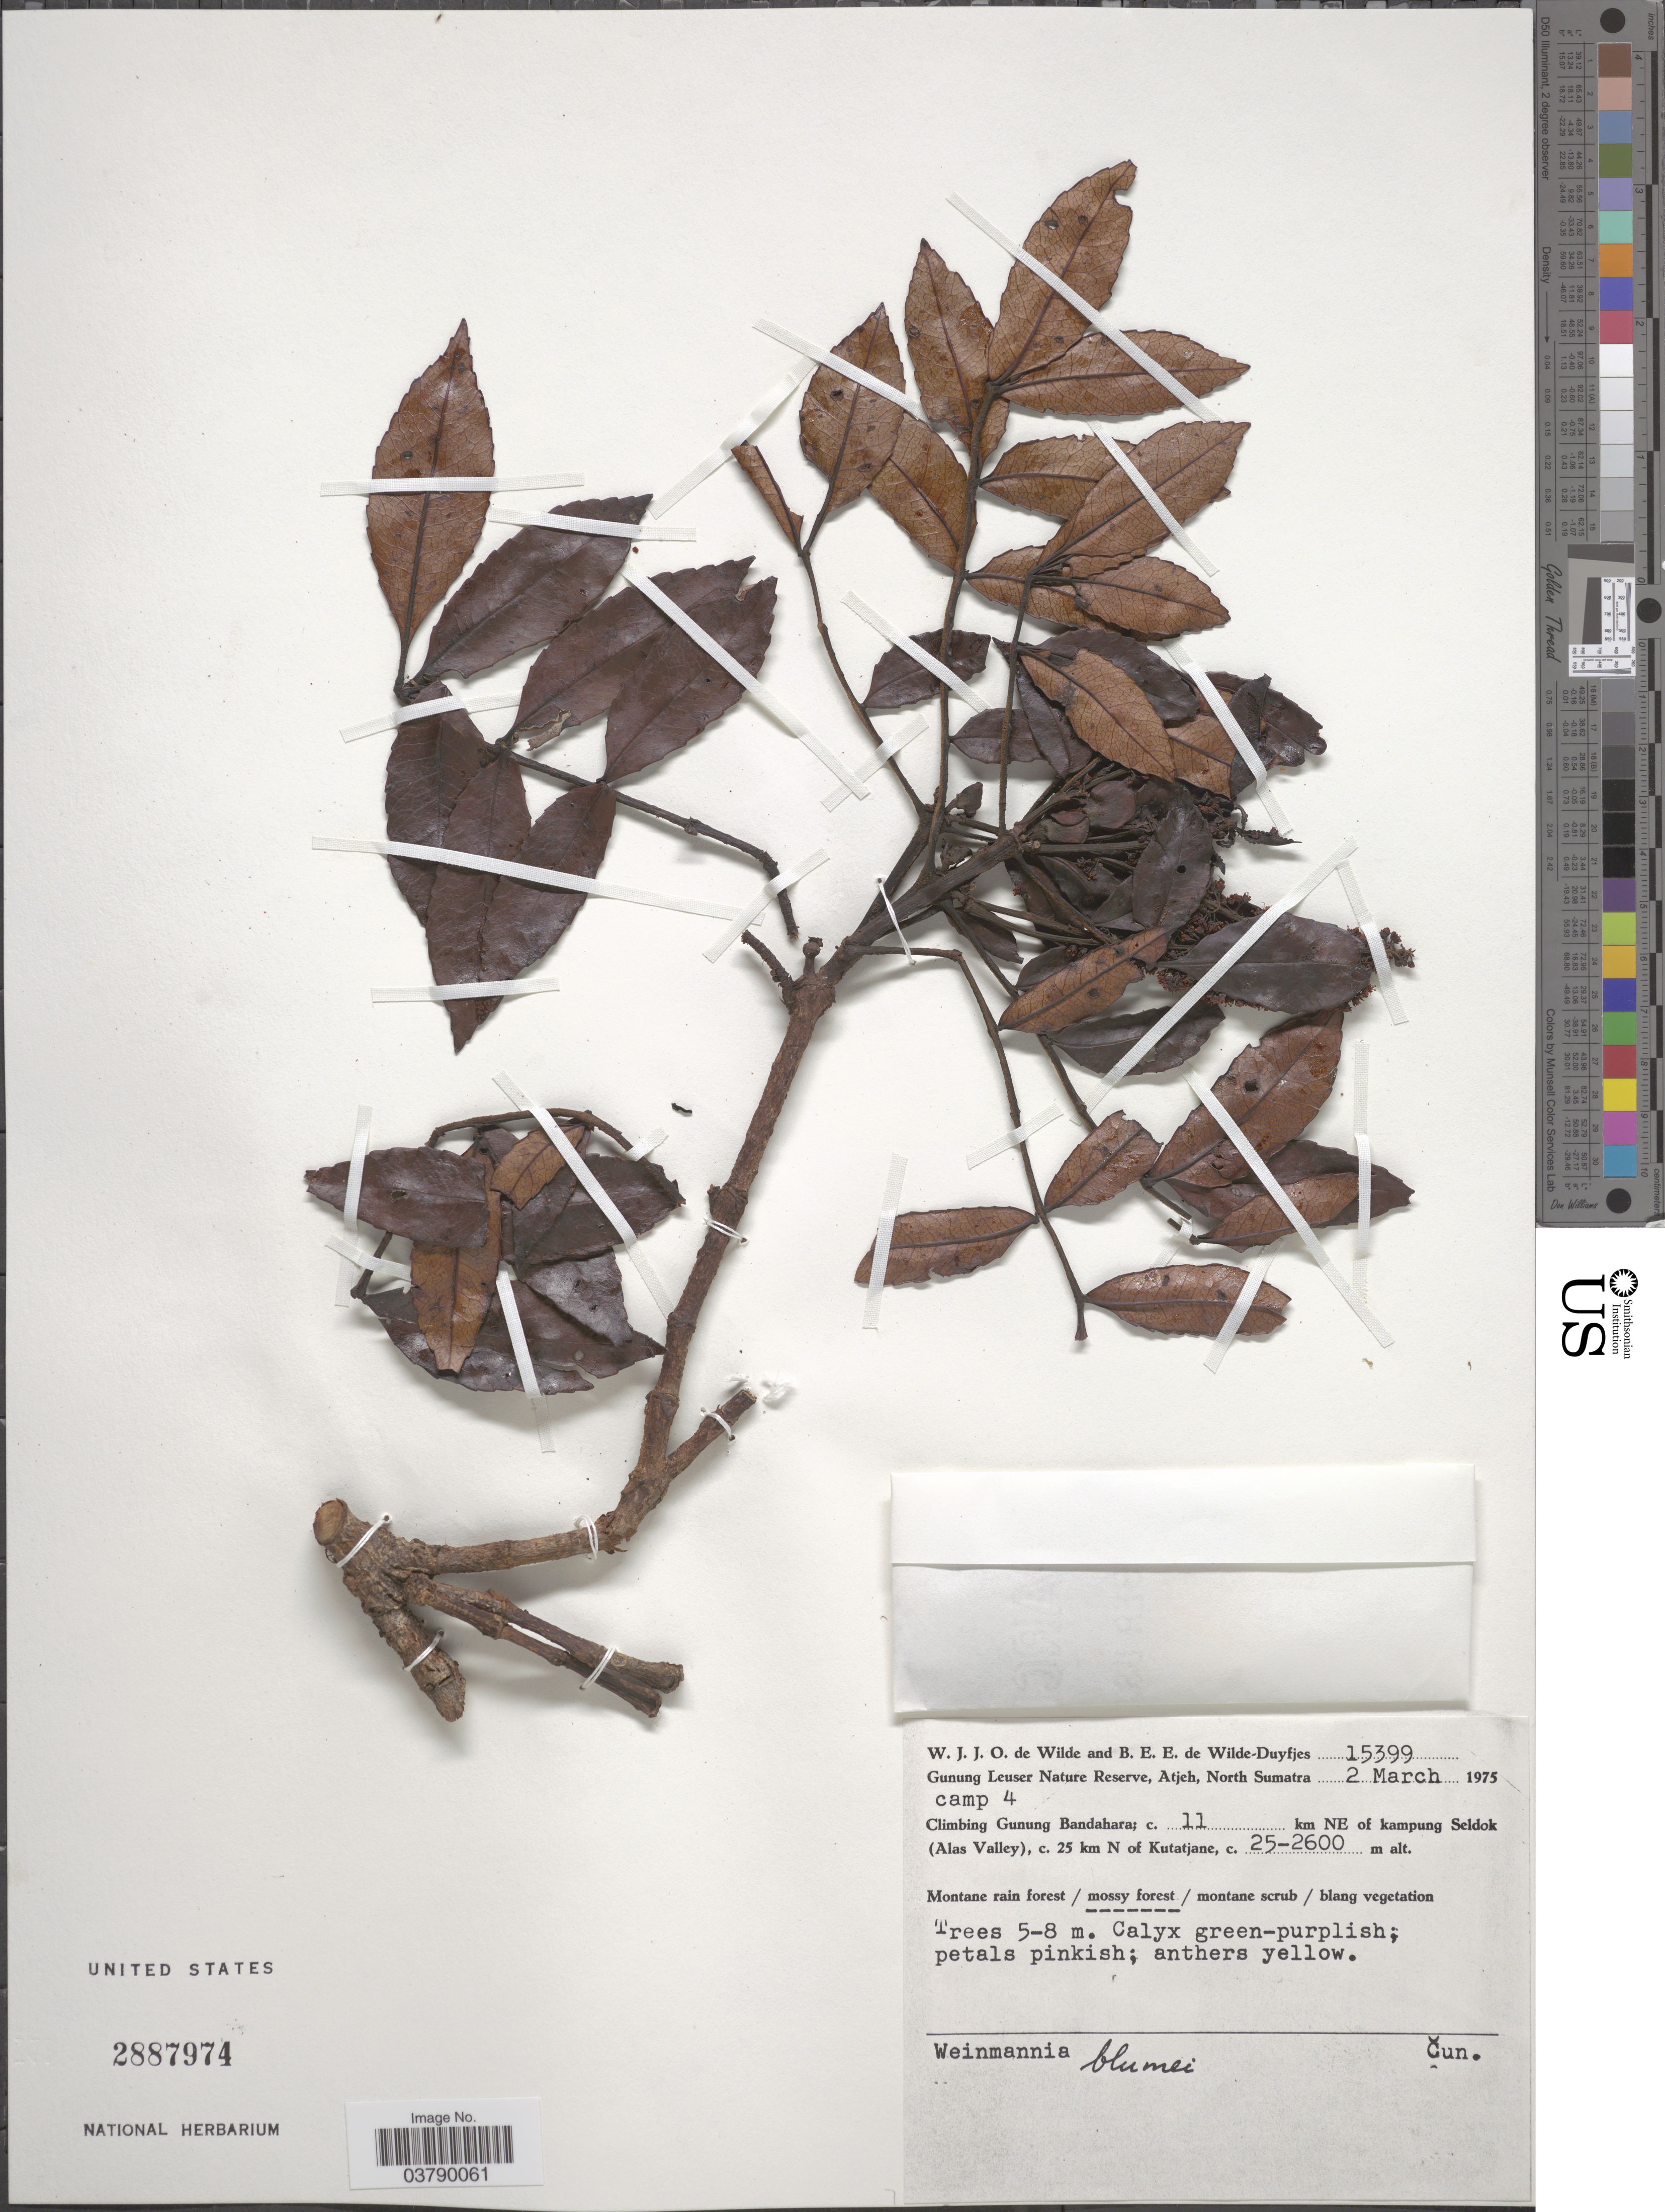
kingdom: Plantae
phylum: Tracheophyta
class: Magnoliopsida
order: Oxalidales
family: Cunoniaceae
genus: Pterophylla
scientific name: Pterophylla fraxinea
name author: D. Don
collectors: W. J. de Wilde & B. E. de Wilde-Duyfjes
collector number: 15399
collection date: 1975-03-02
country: Indonesia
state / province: Sumatra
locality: Gunung Leuser Nature Reserve, Atjeh, North Sumatra. Camp 4. Climbing Gunung Bandahara; c. 11 km NE of kampung Seldok (Alas Valley), c. 25 km N of Kutatjane.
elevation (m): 2500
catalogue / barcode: US 2887974